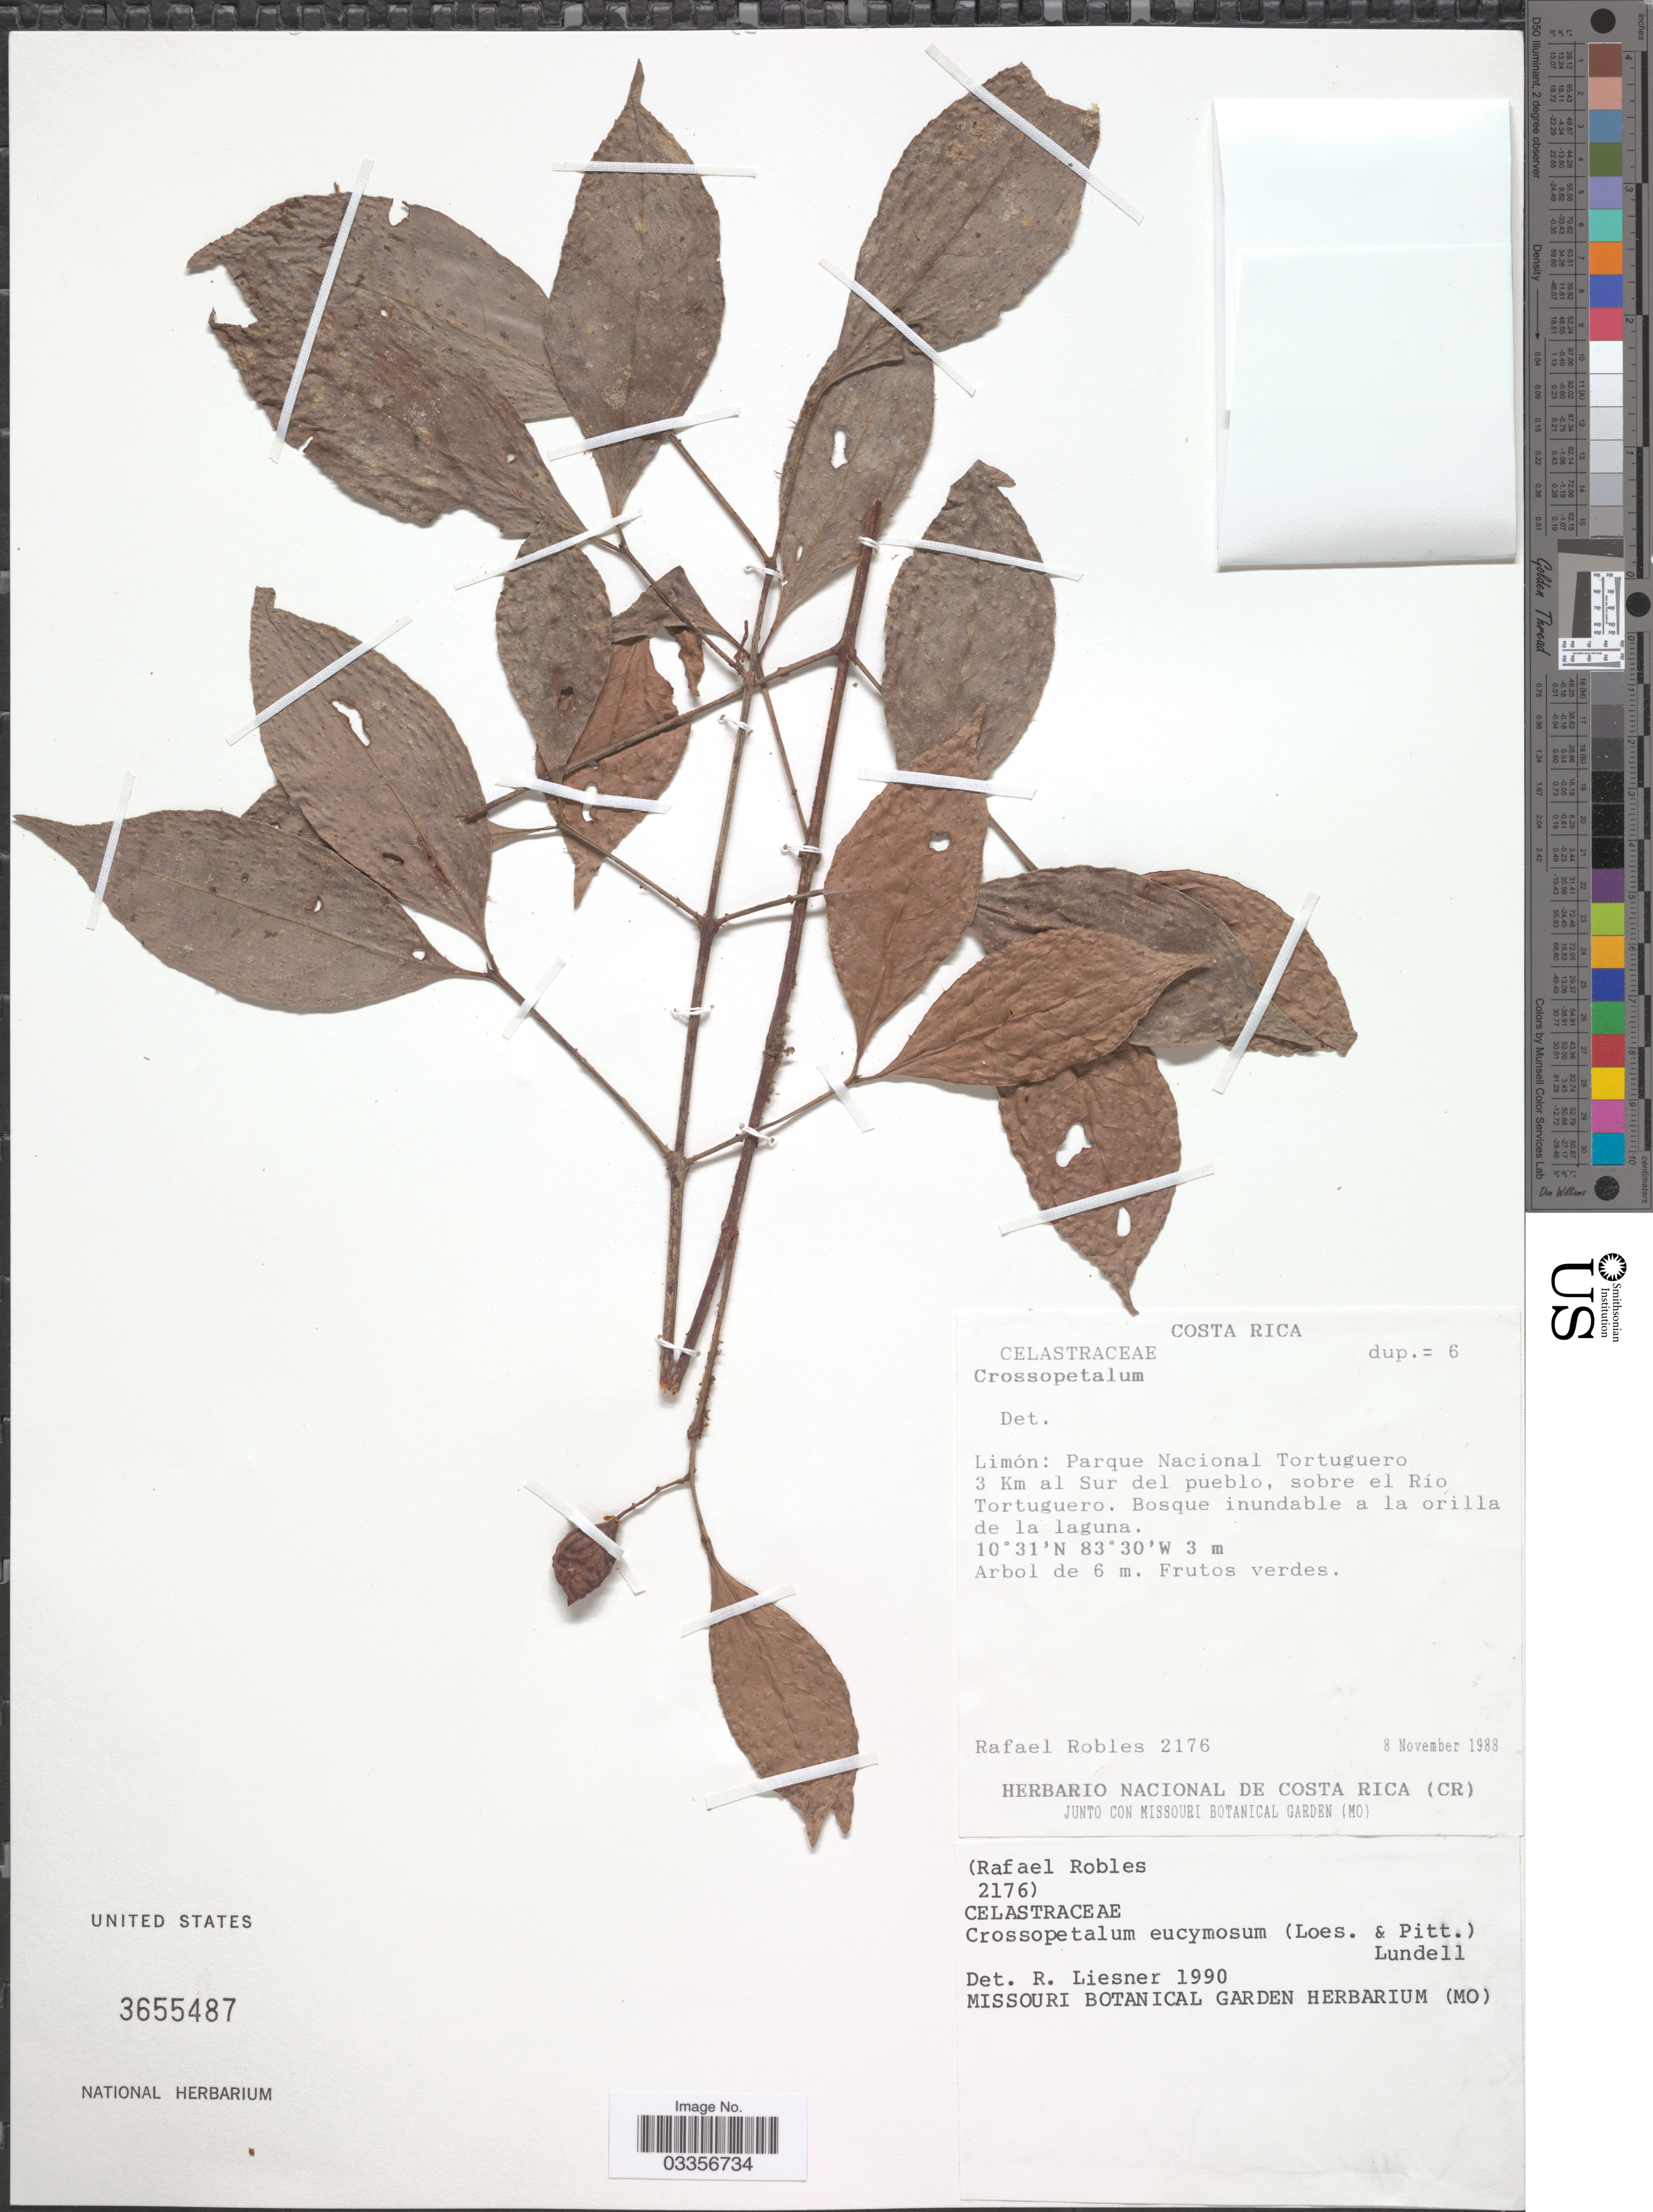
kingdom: Plantae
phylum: Tracheophyta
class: Magnoliopsida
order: Celastrales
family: Celastraceae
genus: Crossopetalum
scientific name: Crossopetalum parviflorum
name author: L.O. Williams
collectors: R. Robles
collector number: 2176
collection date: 1988-11-08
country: Costa Rica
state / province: Limón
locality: Parque Nacional Tortuguero 3 Km al Sur del pueblo, sobre el Rio Tortuguero.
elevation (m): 3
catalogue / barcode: US 3655487